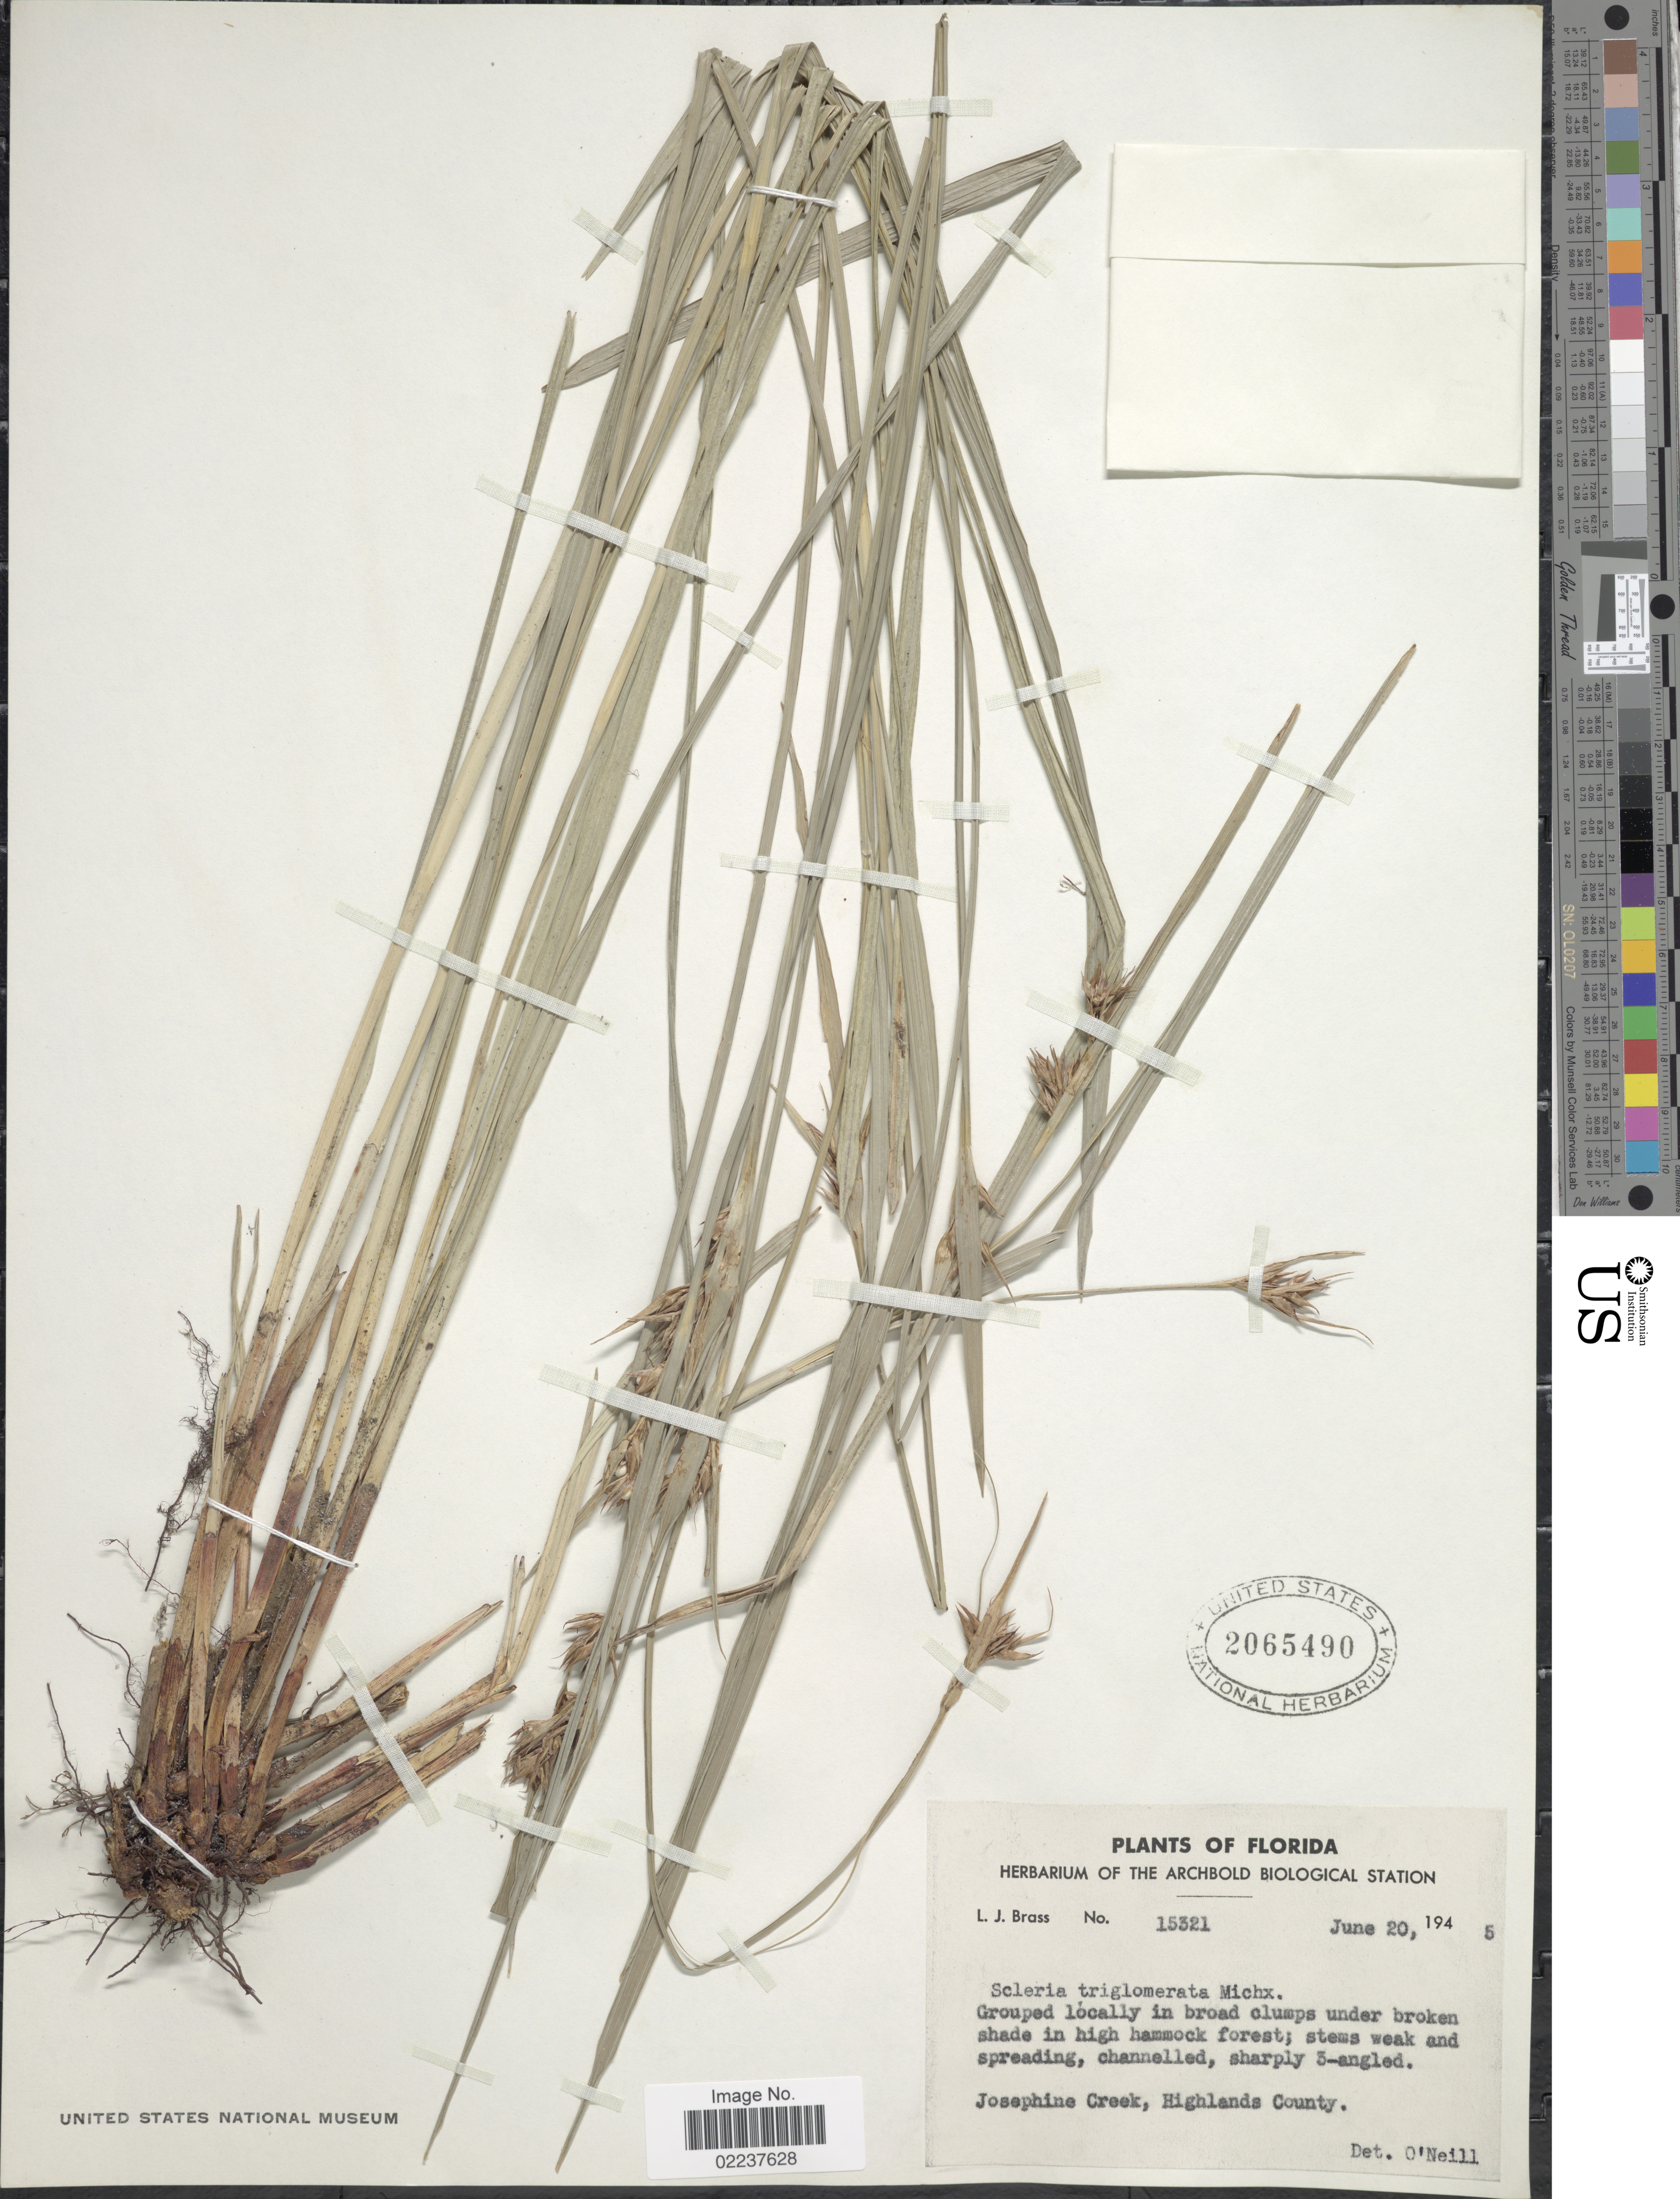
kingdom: Plantae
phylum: Tracheophyta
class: Liliopsida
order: Poales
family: Cyperaceae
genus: Scleria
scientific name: Scleria triglomerata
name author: Michx.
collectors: L. J. Brass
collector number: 15321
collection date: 1945-06-20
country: United States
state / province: Florida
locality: Josephine Creek, Highlands County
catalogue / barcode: US 2065490